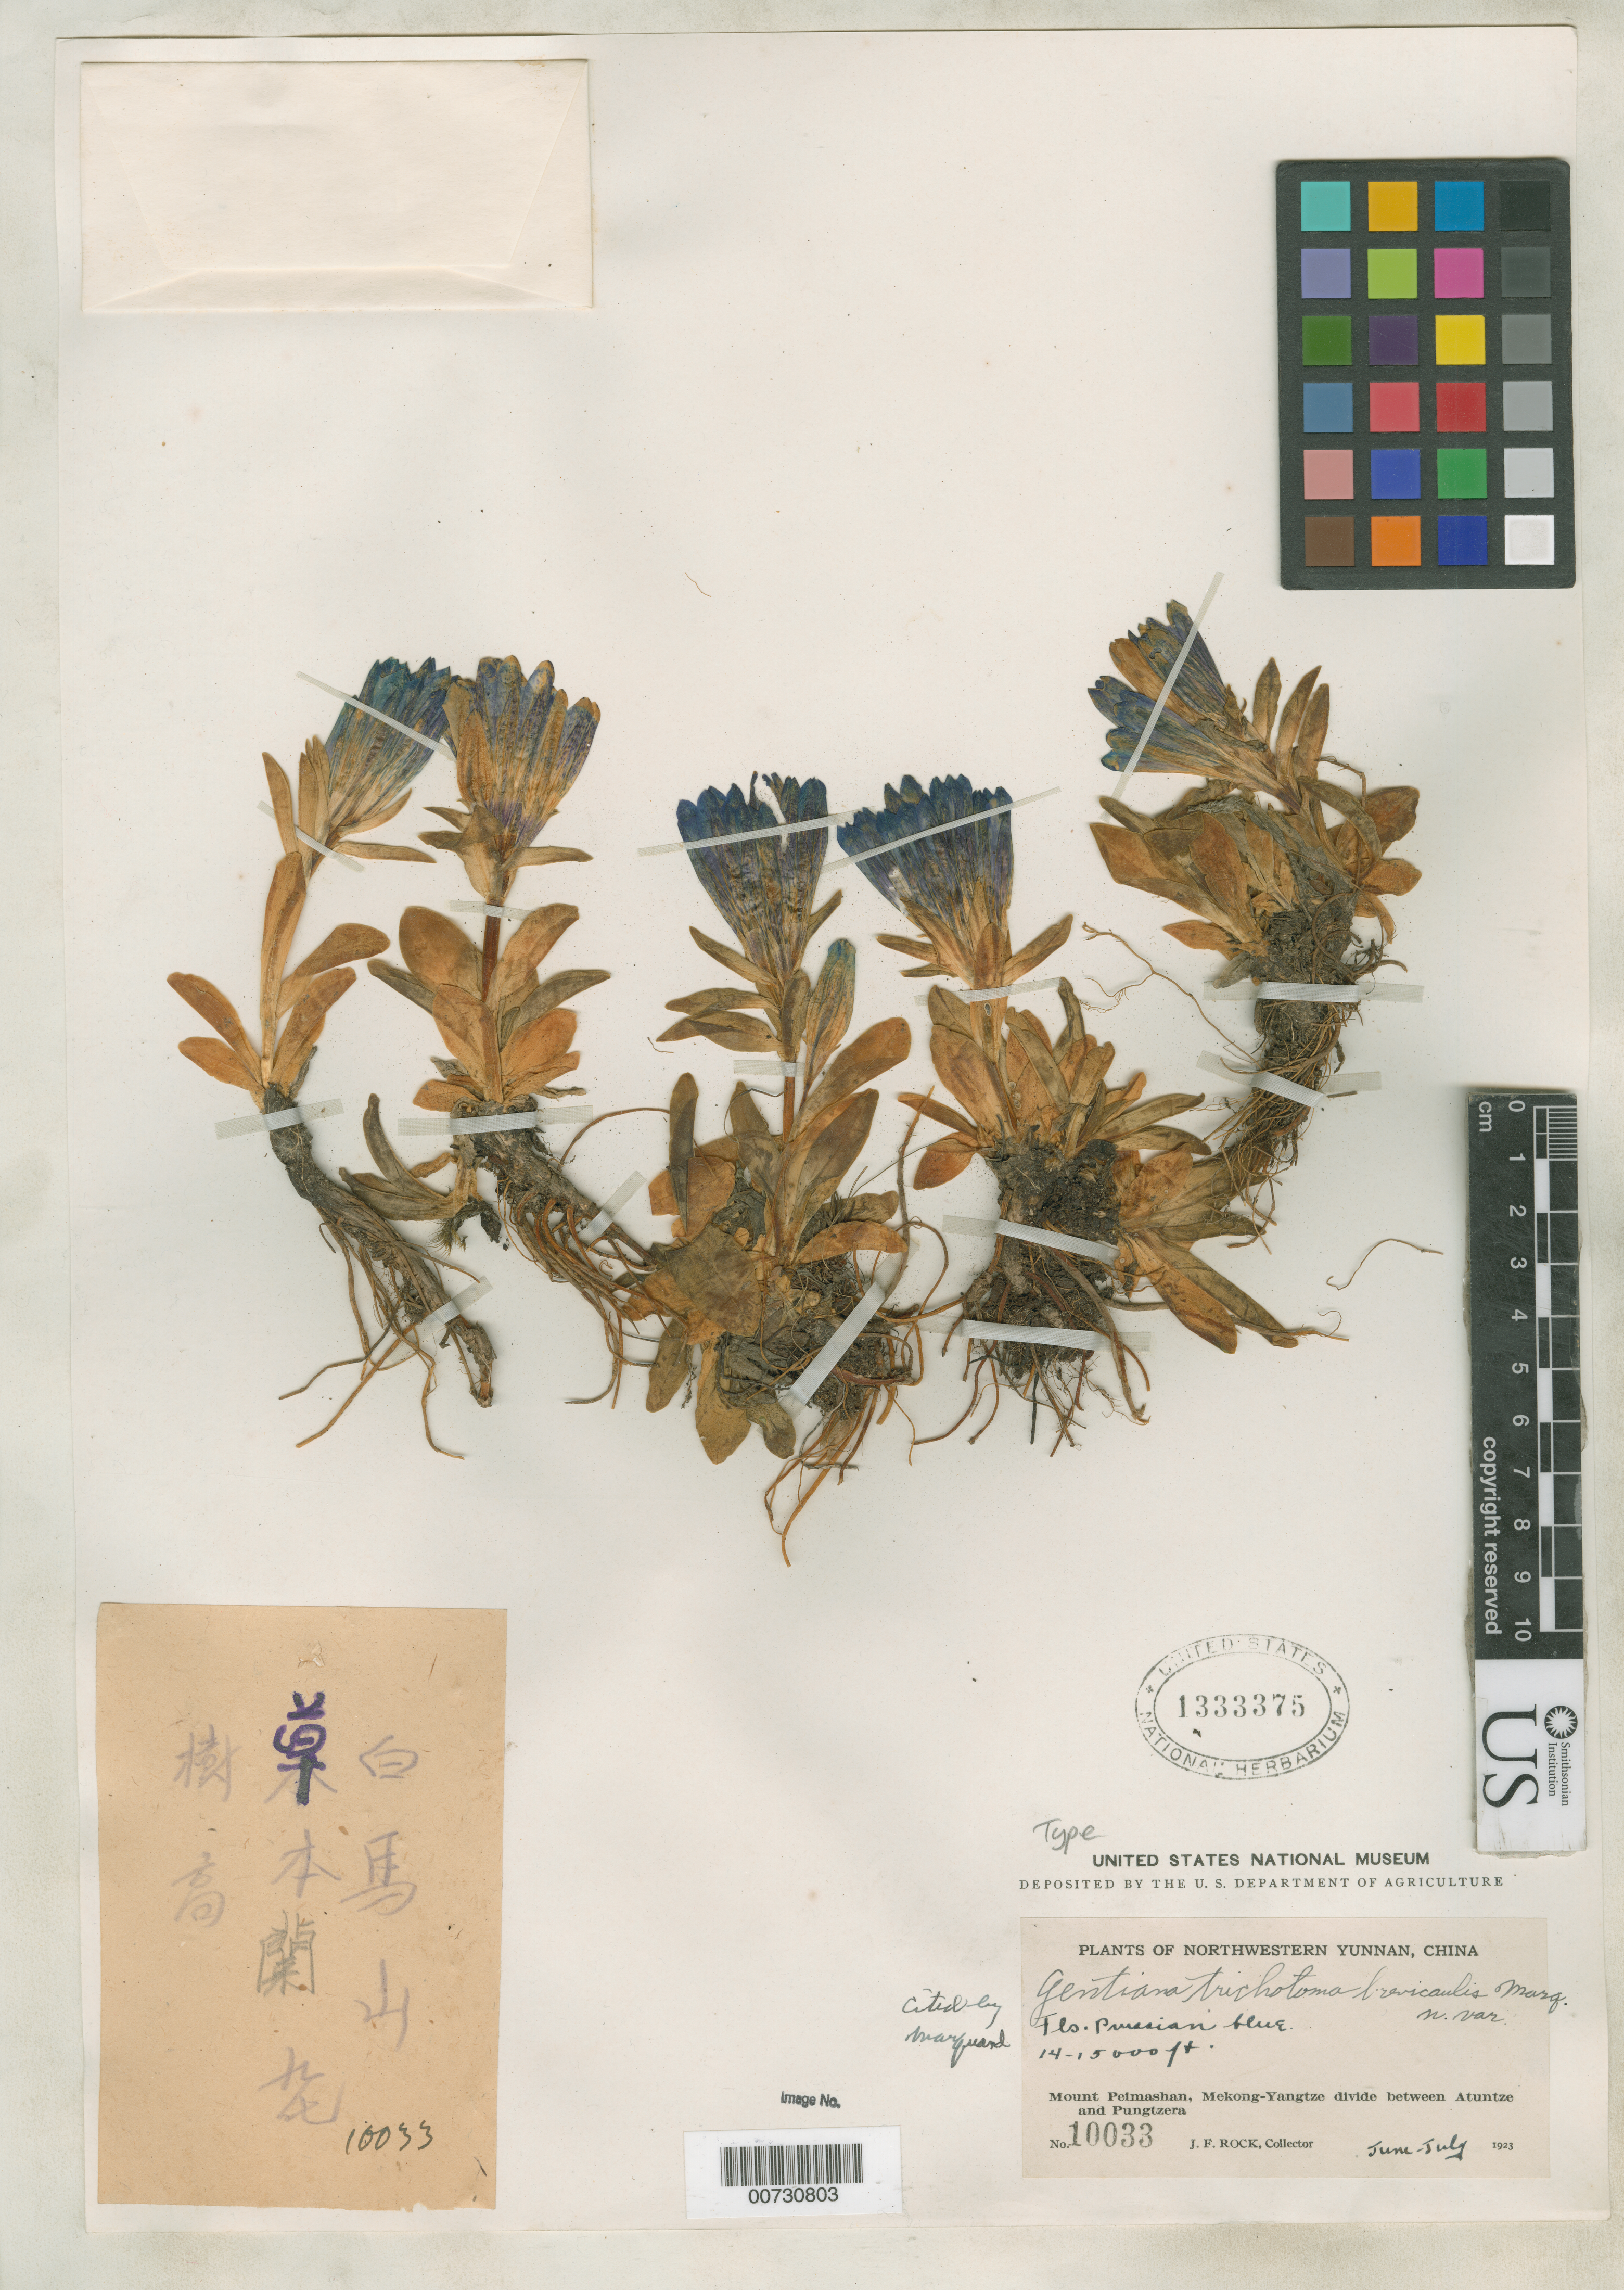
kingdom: Plantae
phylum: Tracheophyta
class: Magnoliopsida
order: Gentianales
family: Gentianaceae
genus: Gentiana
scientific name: Gentiana trichotoma var. brevicaulis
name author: C. Marquand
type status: Isotype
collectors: J. F. Rock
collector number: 10033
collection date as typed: Jun 1923 to Jul 1923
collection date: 1923-06/1923-07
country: China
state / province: Yunnan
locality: Mount Peimashan, Mekong-Yangtze divide between Atuntze and Pungtzera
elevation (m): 4267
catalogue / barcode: US 1333375